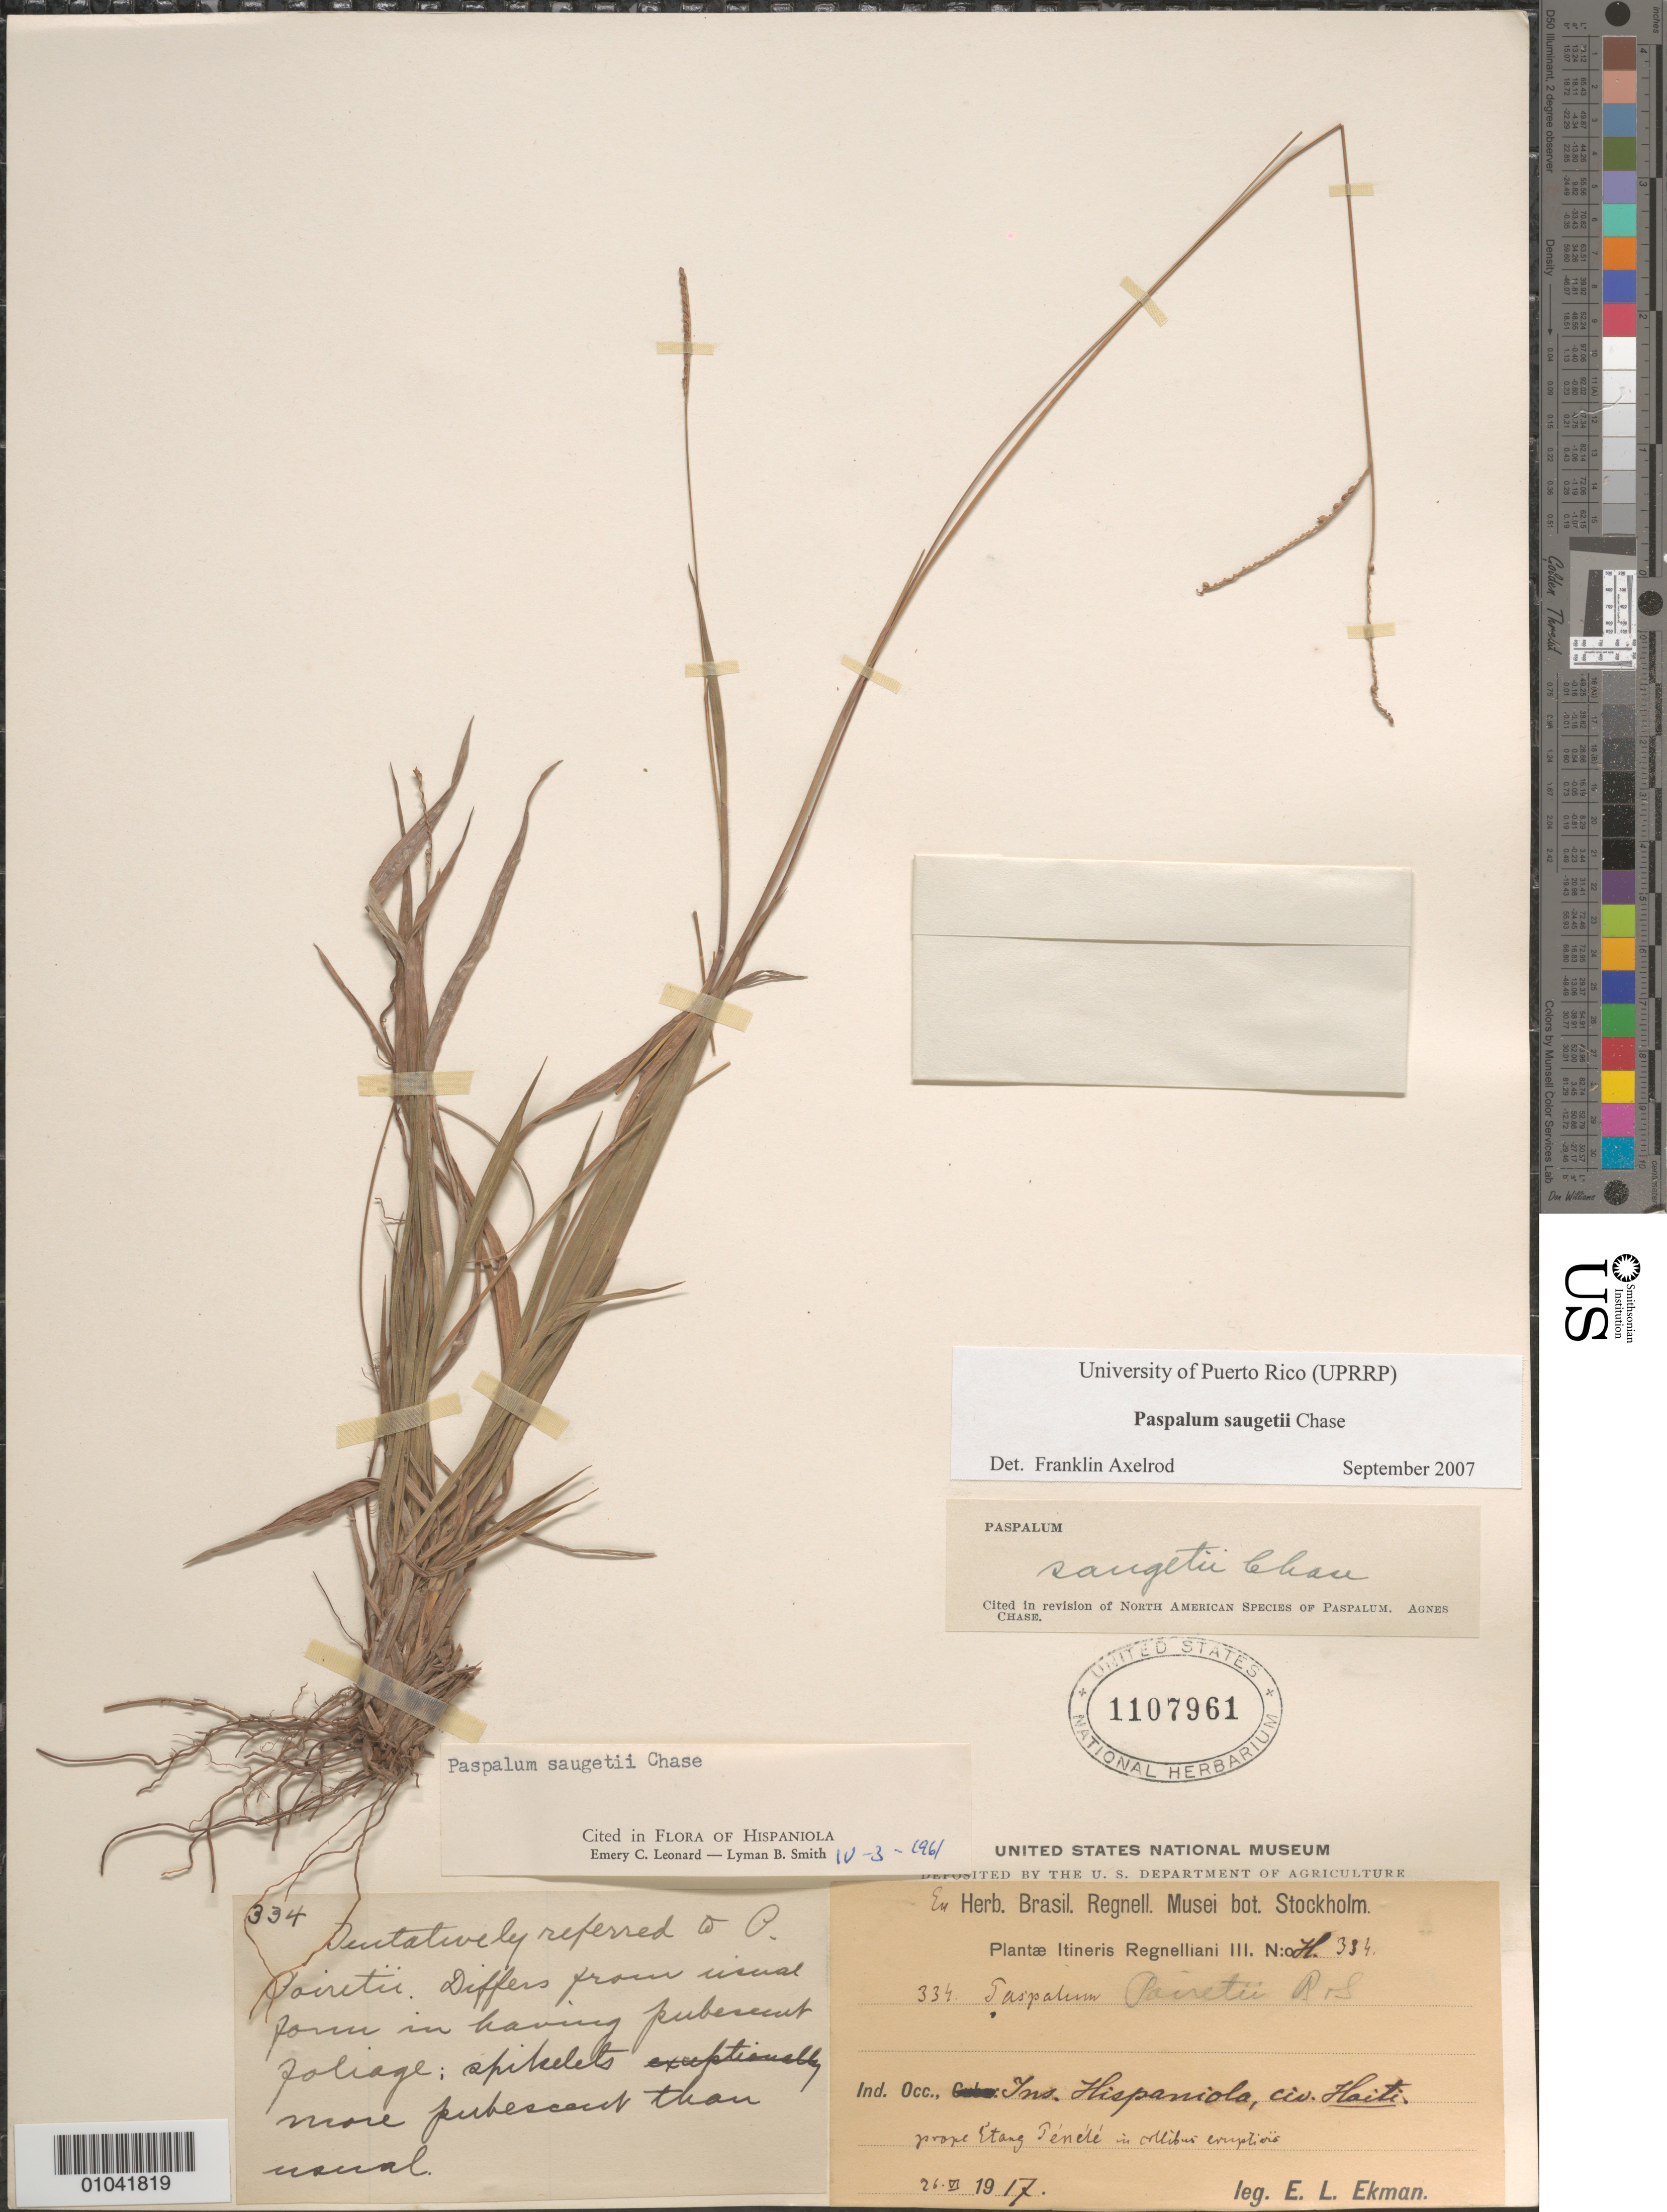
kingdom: Plantae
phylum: Tracheophyta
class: Liliopsida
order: Poales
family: Poaceae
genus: Paspalum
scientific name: Paspalum saugetii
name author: Chase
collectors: E. L. Ekman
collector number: H 334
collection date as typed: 26 Jun 1917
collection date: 1917-06-26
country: Haiti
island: Hispaniola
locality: Propre Etang Penele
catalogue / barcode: US 1107961